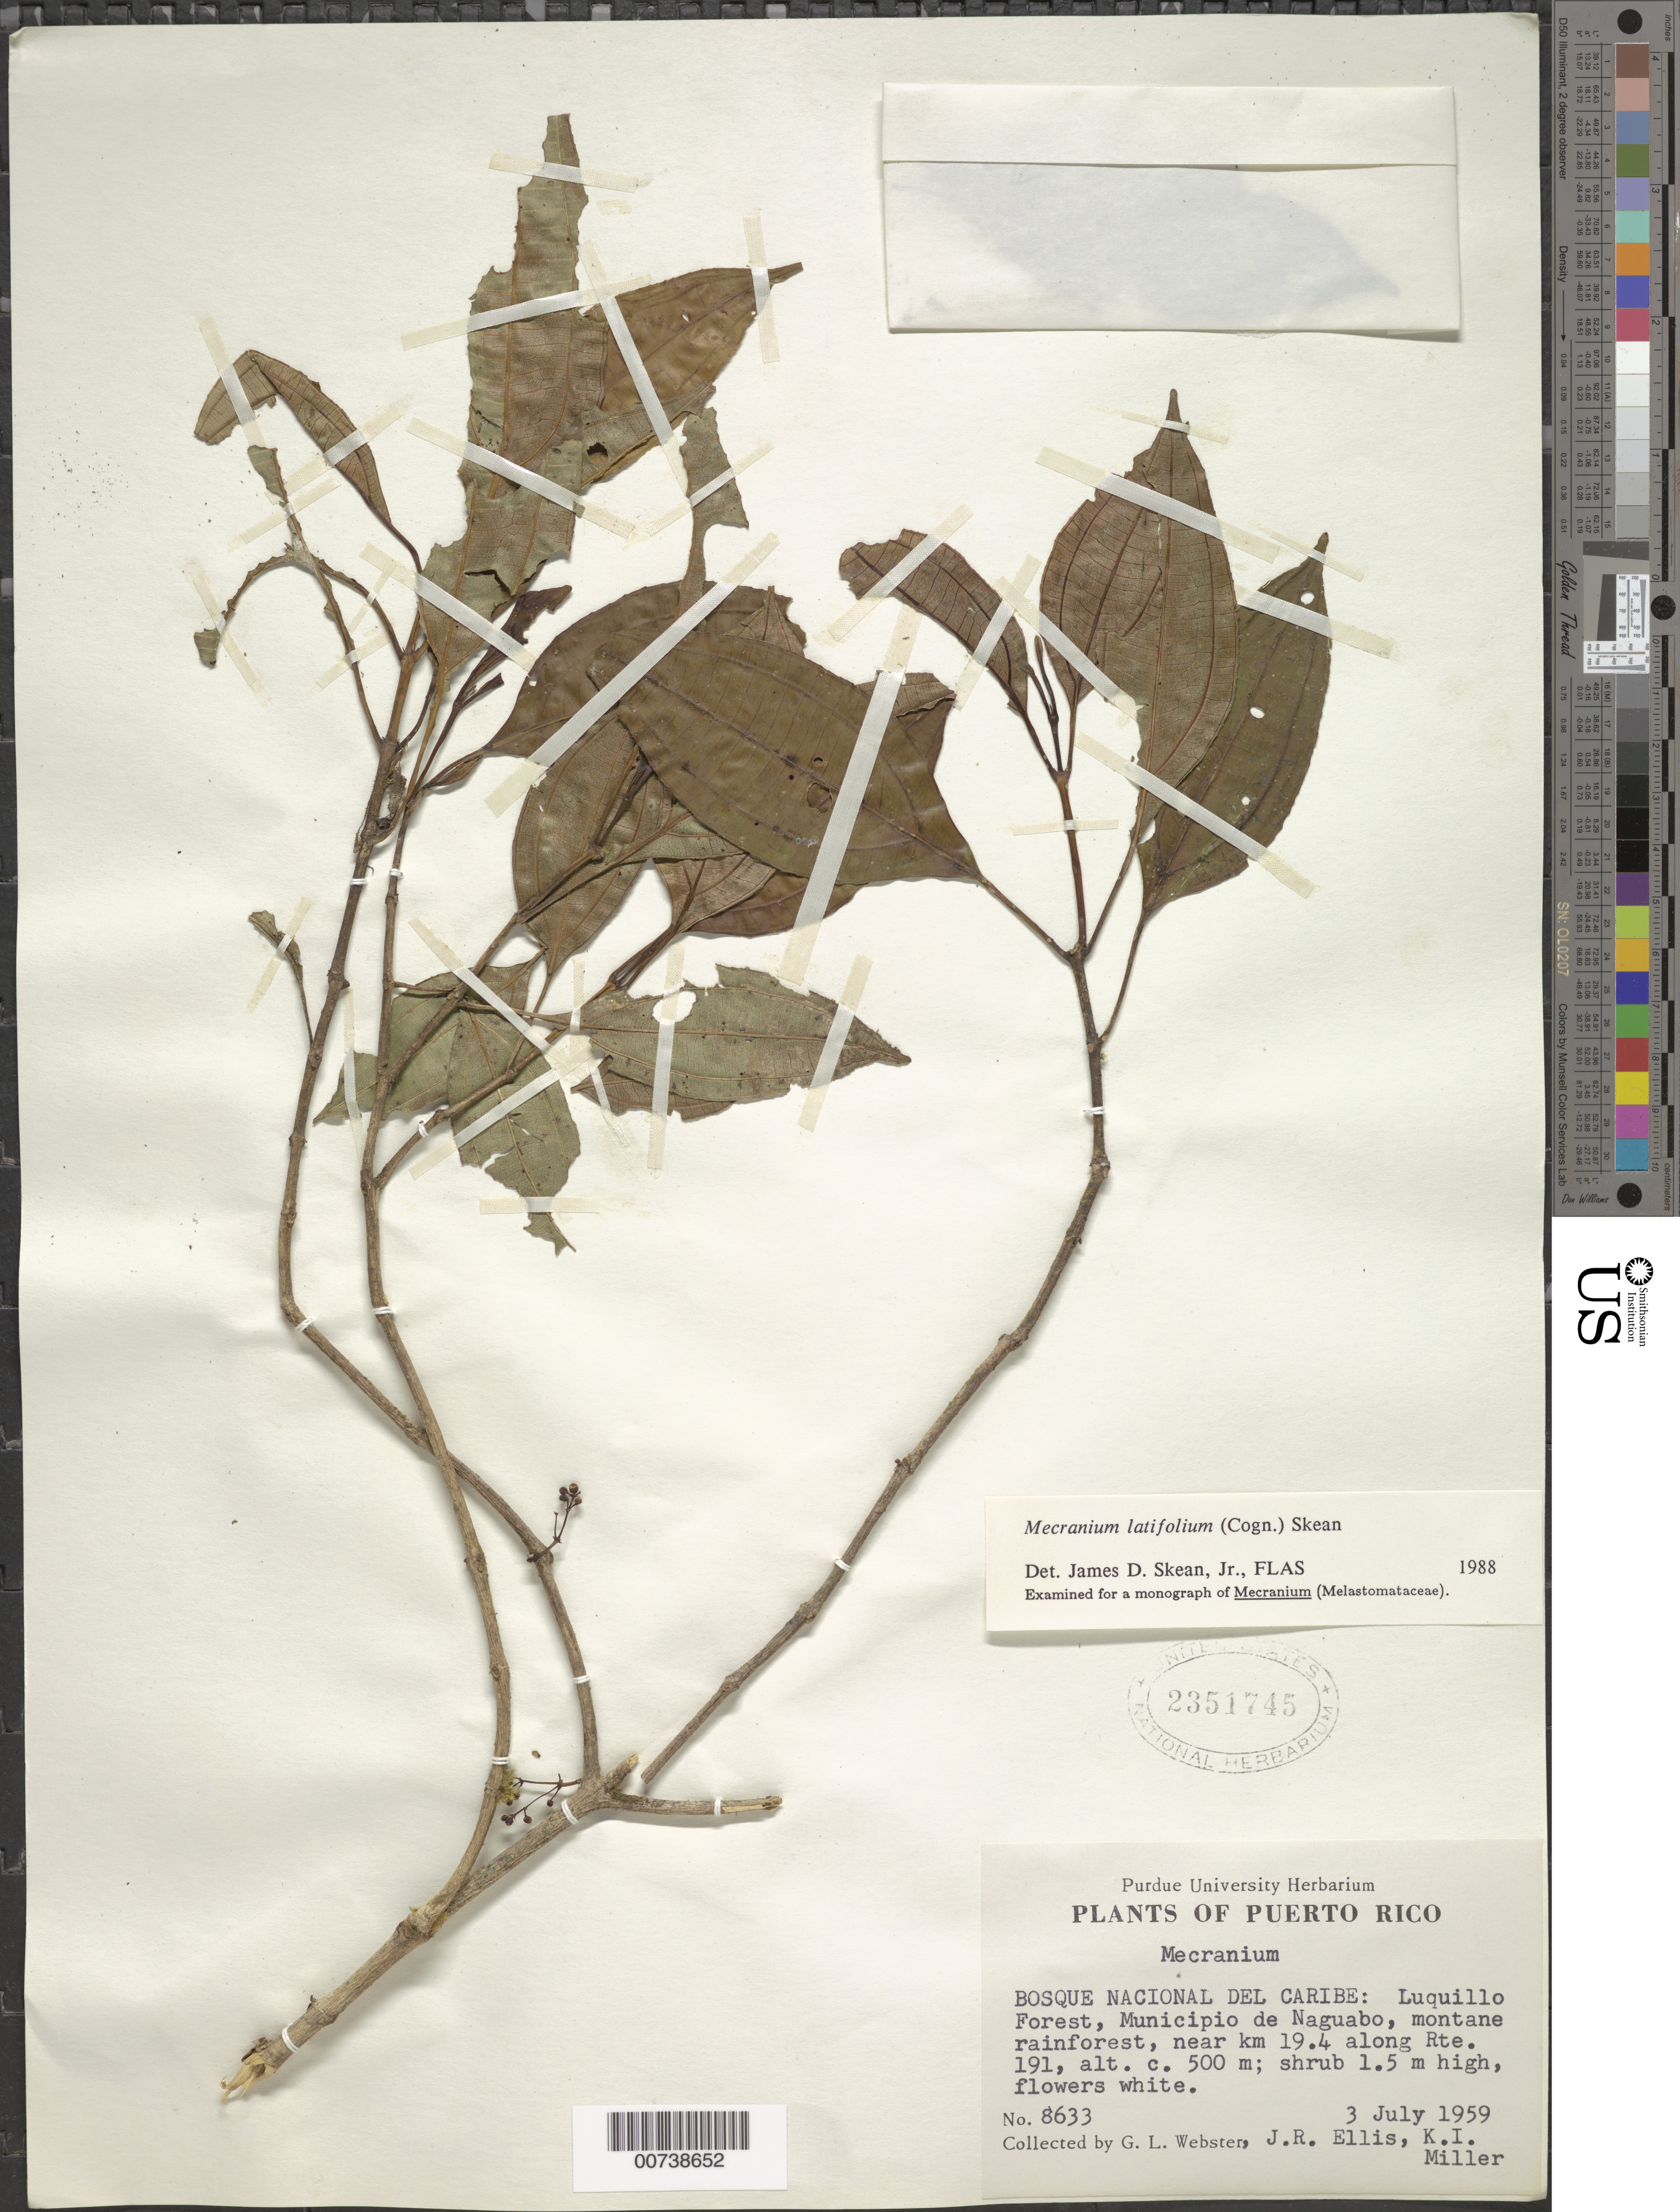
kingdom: Plantae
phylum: Tracheophyta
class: Magnoliopsida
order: Myrtales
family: Melastomataceae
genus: Mecranium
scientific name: Mecranium latifolium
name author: (Cogn.) Skean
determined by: Skean, J. D., Jr.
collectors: G. L. Webster & K. I. Miller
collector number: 8633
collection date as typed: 03 Jul 1959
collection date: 1959-07-03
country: Puerto Rico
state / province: Naguabo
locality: Bosque Nacional del Caribe: Luquillo Forest, Municipio de Naguabo, near km 19.4 along Rt 191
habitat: Montane rainforest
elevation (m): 500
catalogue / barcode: US 2351745